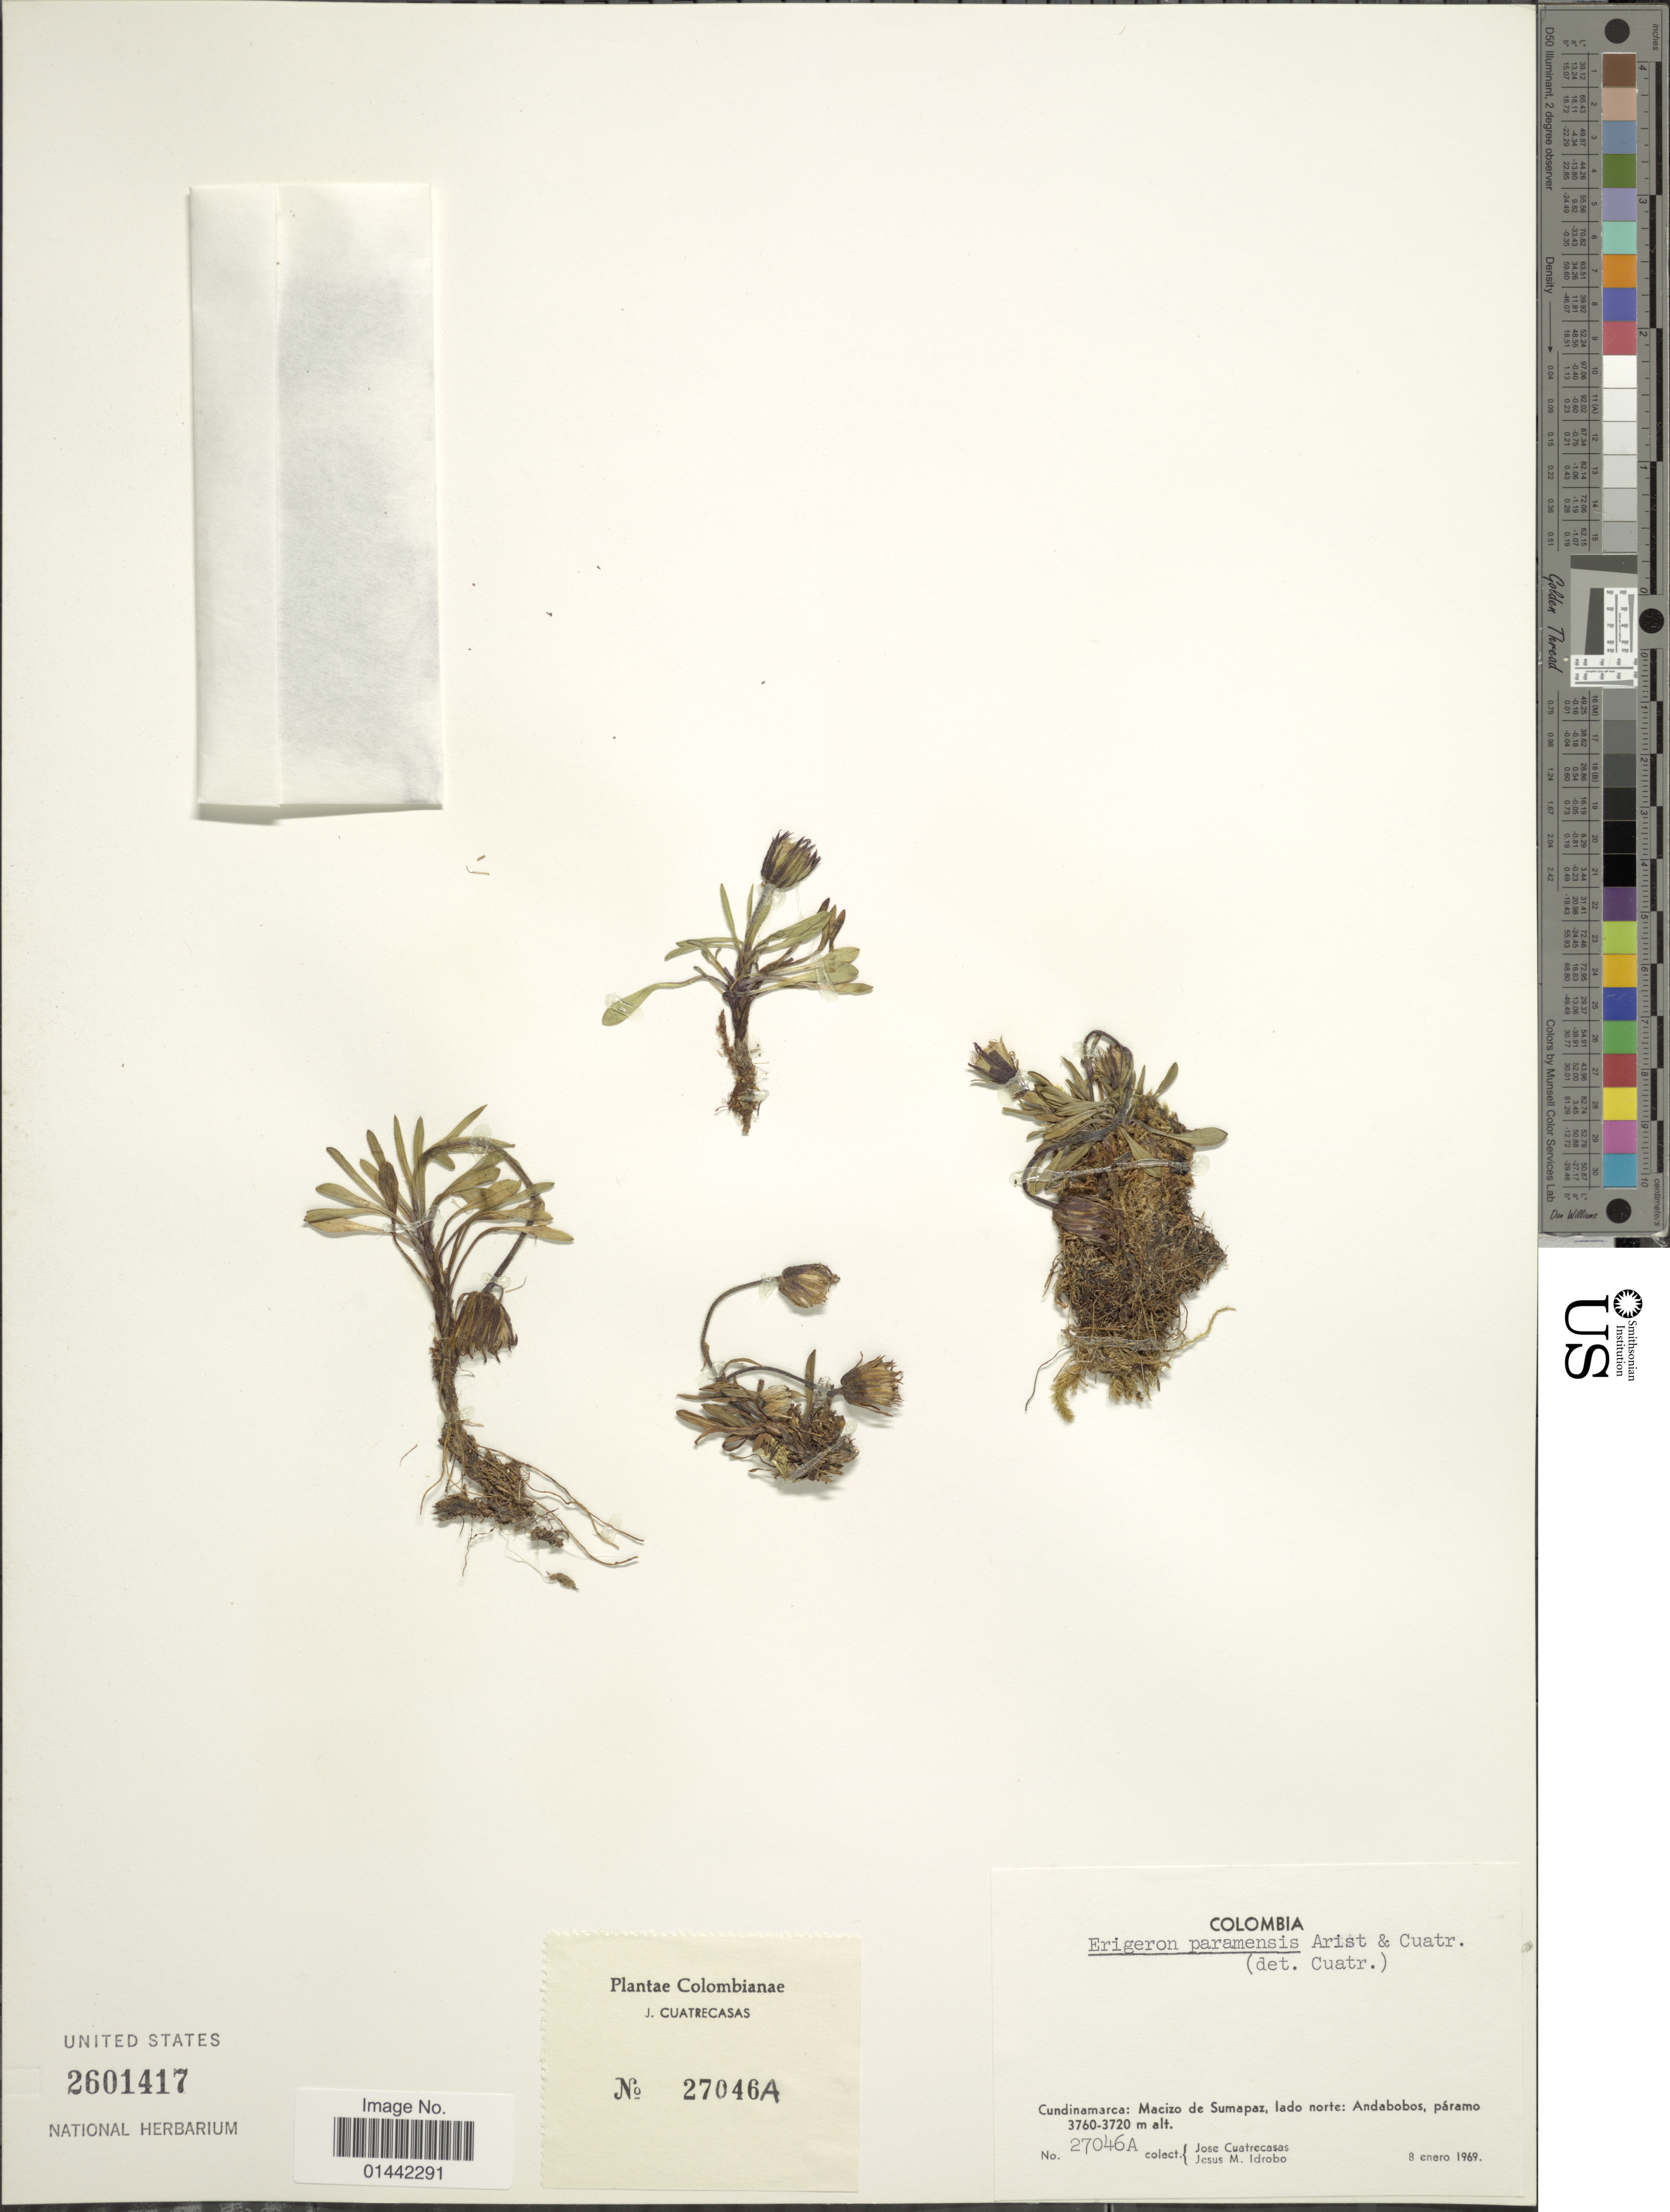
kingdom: Plantae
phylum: Tracheophyta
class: Magnoliopsida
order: Asterales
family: Asteraceae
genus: Erigeron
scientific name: Erigeron paramensis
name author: Aristeg. & Cuatrec.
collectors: J. Cuatrecasas & J. M. Idrobo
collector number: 27046A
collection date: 1969-01-08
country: Colombia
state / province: Cundinamarca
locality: Macizo de Sumapaz, lado nortel Andabobos, páramo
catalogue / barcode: US 27046A